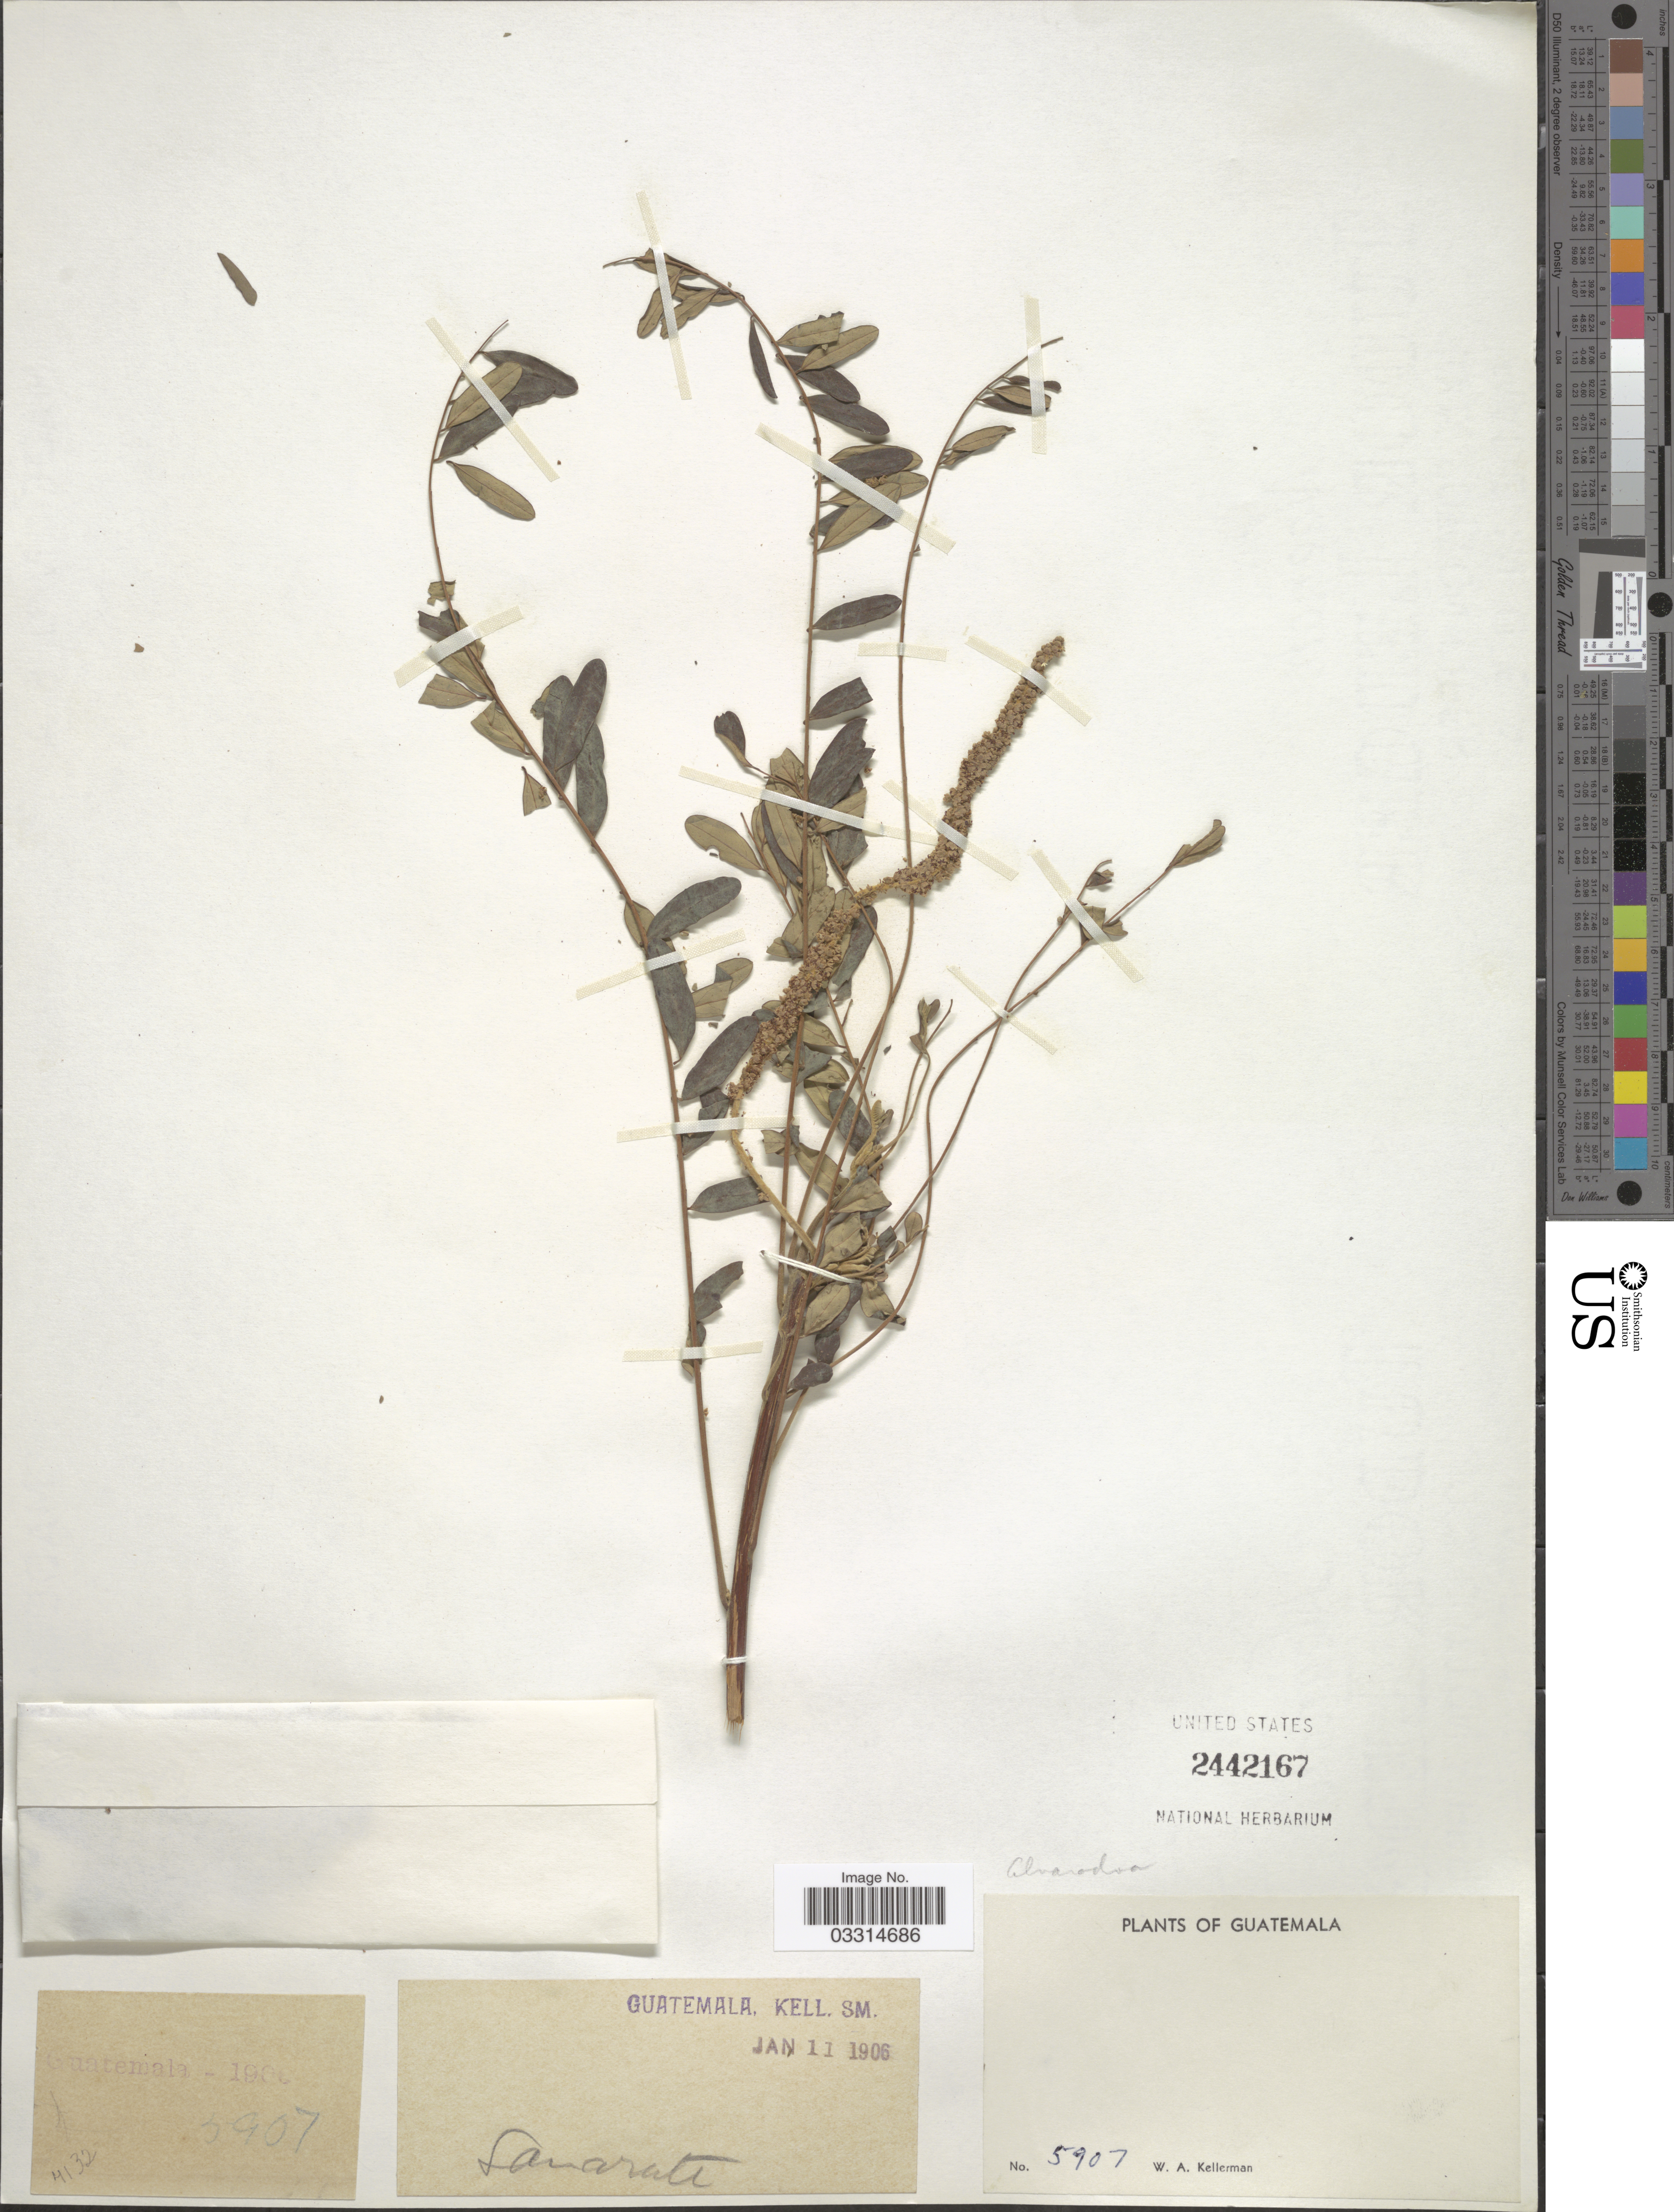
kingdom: Plantae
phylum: Tracheophyta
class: Magnoliopsida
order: Picramniales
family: Picramniaceae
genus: Alvaradoa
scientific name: Alvaradoa amorphoides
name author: Liebm.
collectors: W. Kellerman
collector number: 5907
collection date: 1906-01-11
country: Guatemala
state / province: El Progreso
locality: Sanarate.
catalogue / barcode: US 2442167